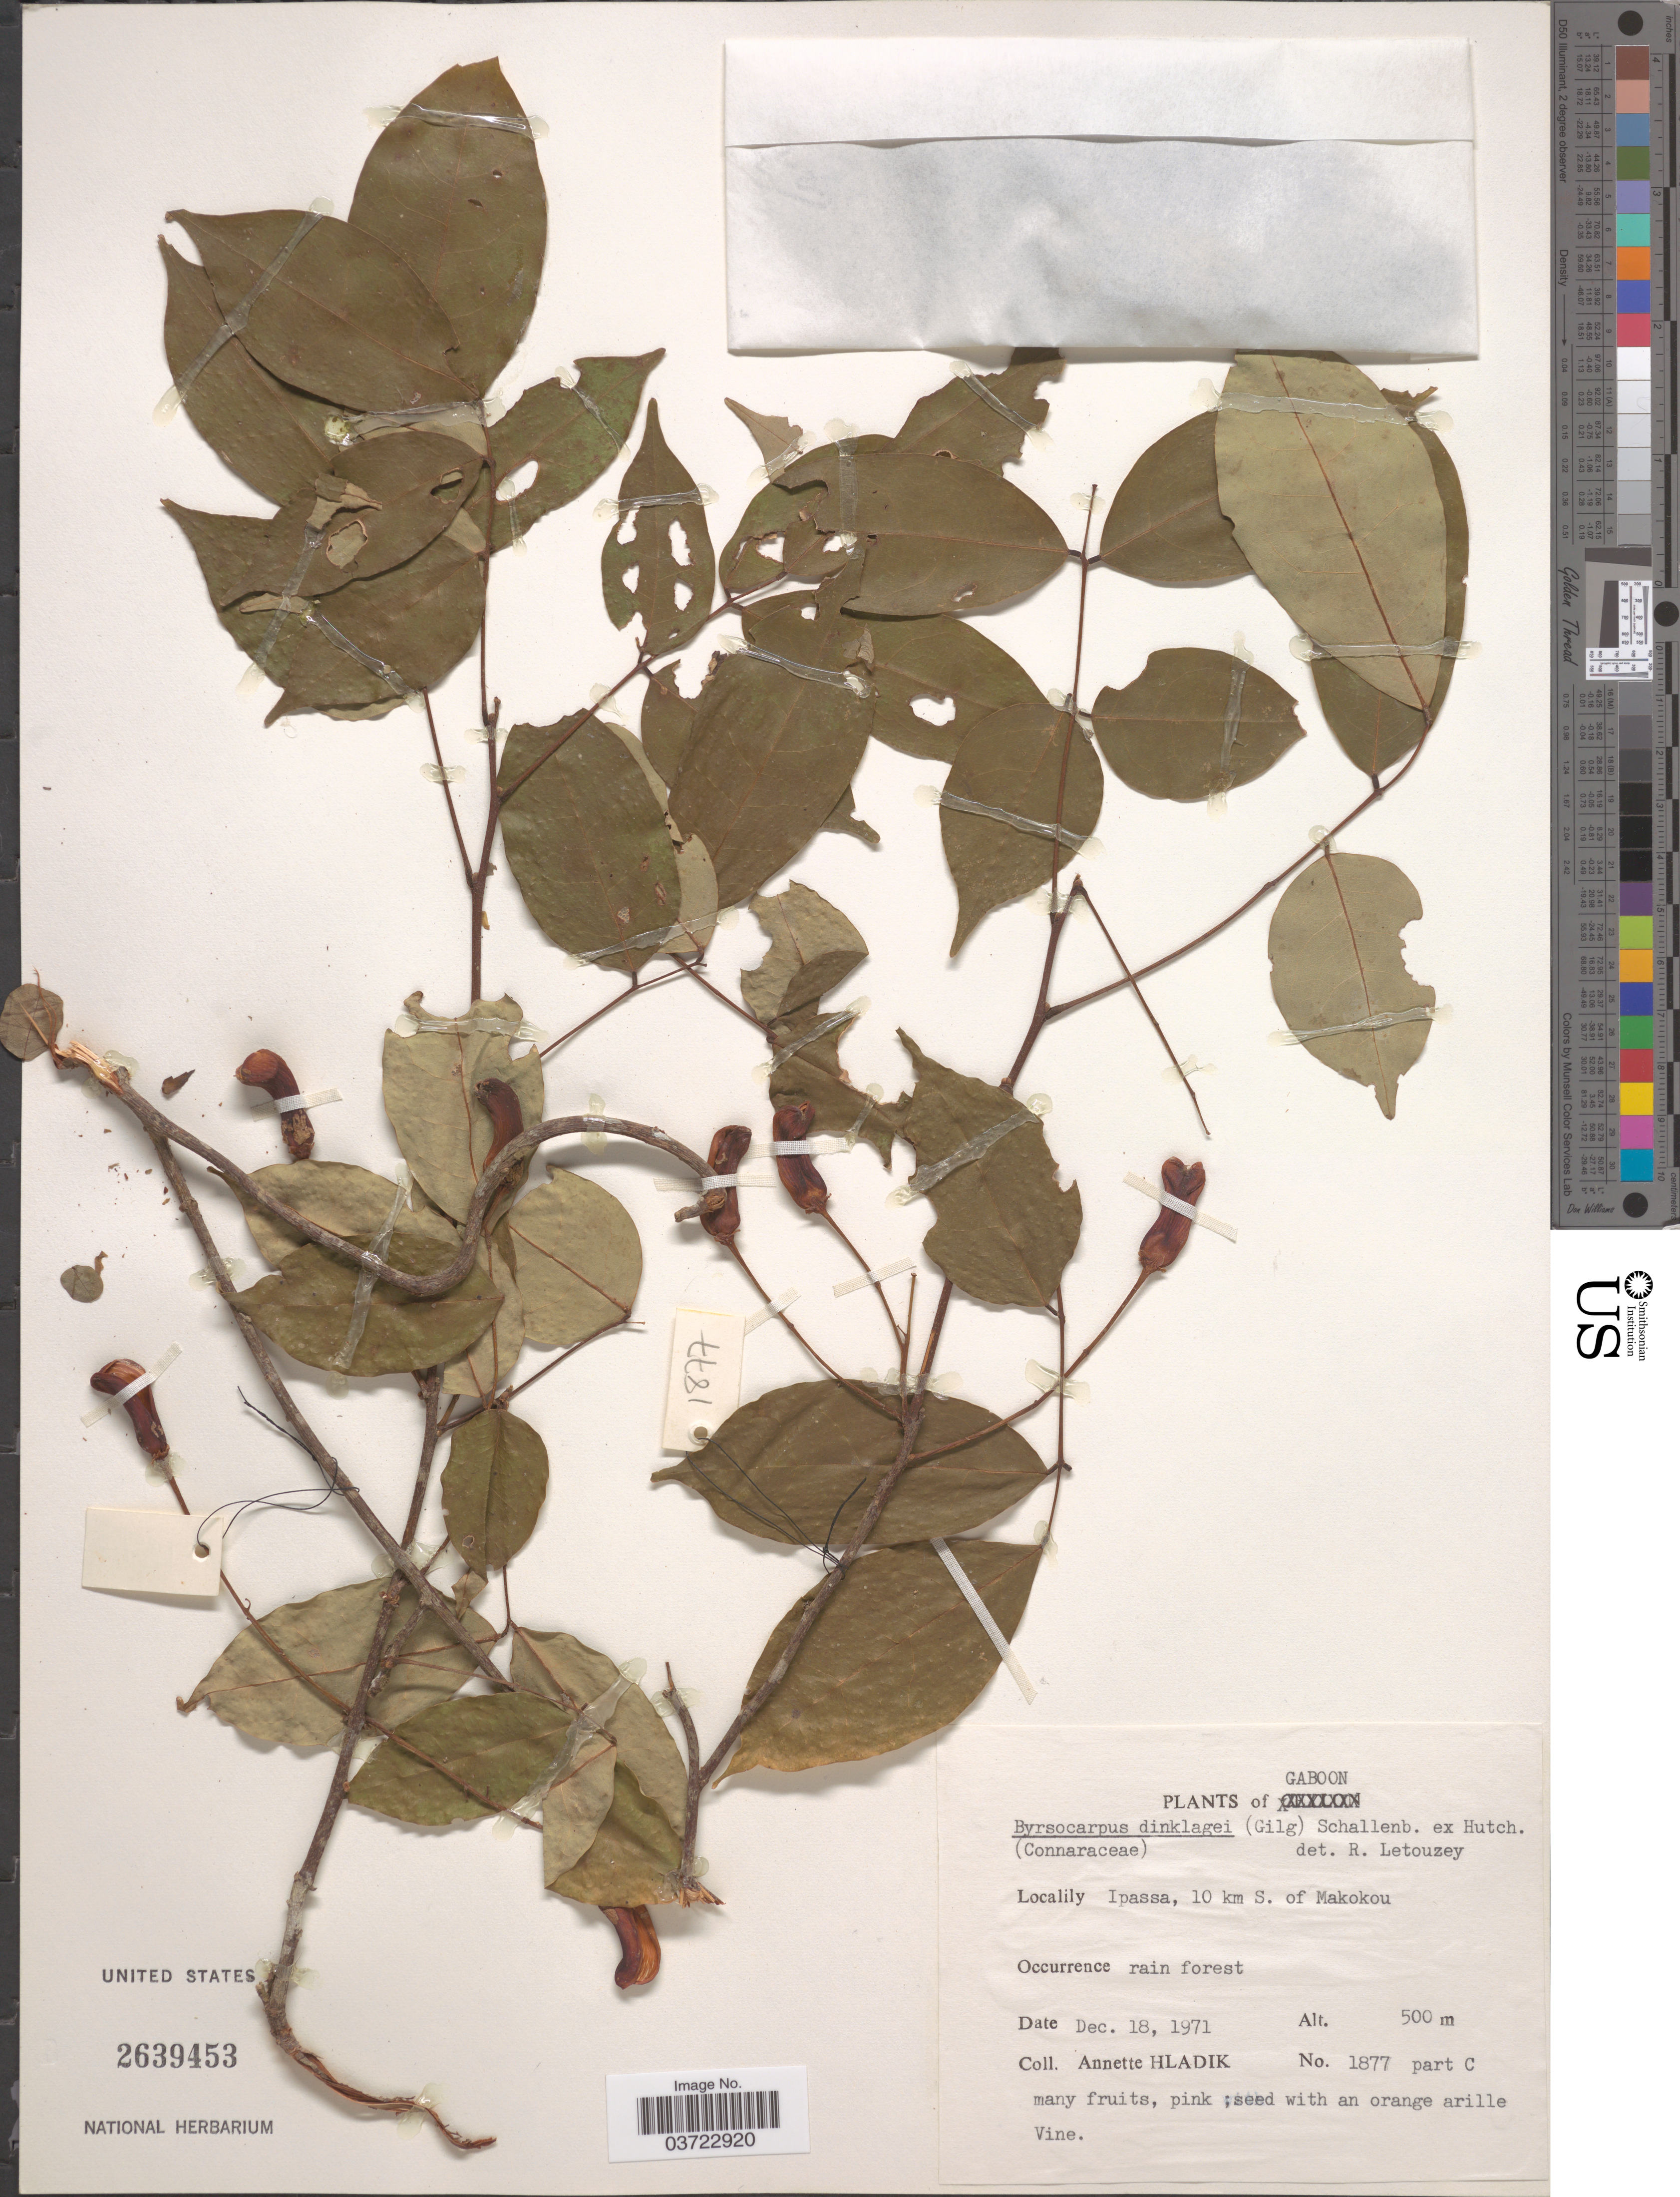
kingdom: Plantae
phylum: Tracheophyta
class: Magnoliopsida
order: Oxalidales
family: Connaraceae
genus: Rourea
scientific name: Rourea coccinea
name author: (Schumach. & Thonn.) Benth.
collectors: A. Hladik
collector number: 1877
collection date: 1971-12-18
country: Gabon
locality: Ipassa, 10 km S. of Makokou. Part C.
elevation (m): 500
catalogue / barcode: US 2639453